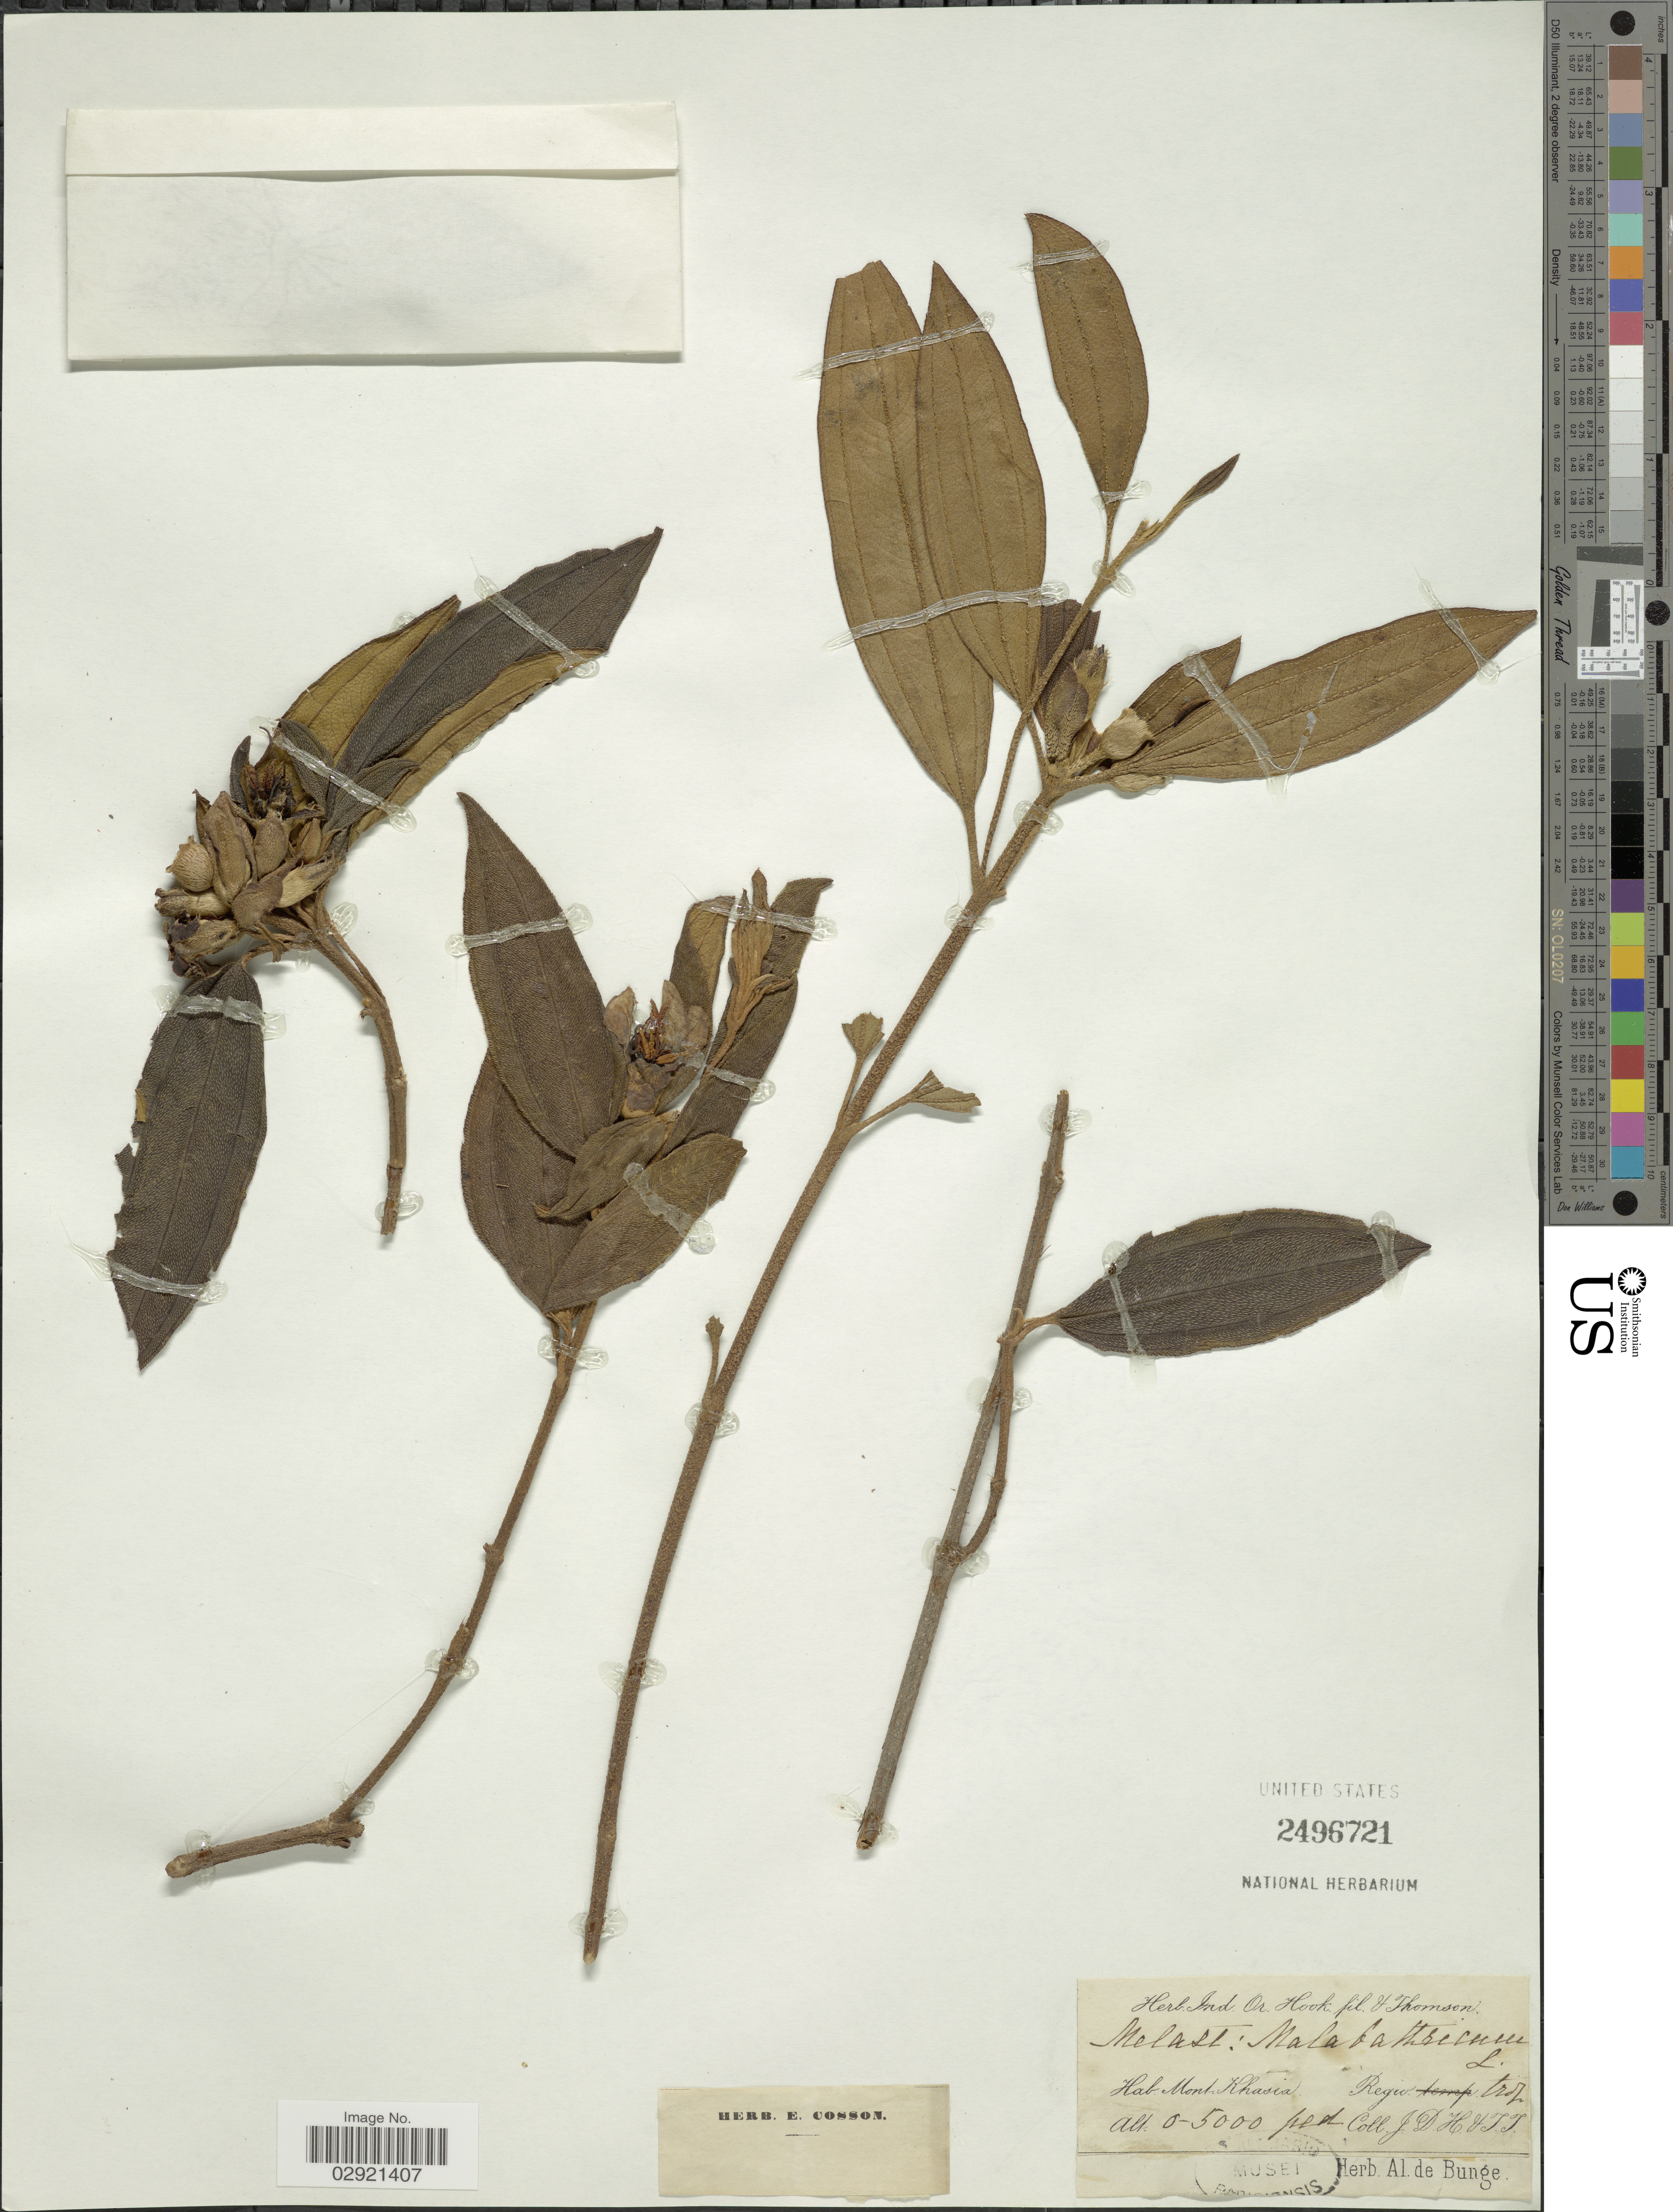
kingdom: Plantae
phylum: Tracheophyta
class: Magnoliopsida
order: Myrtales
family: Melastomataceae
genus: Melastoma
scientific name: Melastoma malabathricum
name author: L.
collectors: J. D. Hooker & T. Thomson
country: India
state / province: Meghalaya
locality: Mont. Khasia.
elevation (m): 0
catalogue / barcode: US 2496721